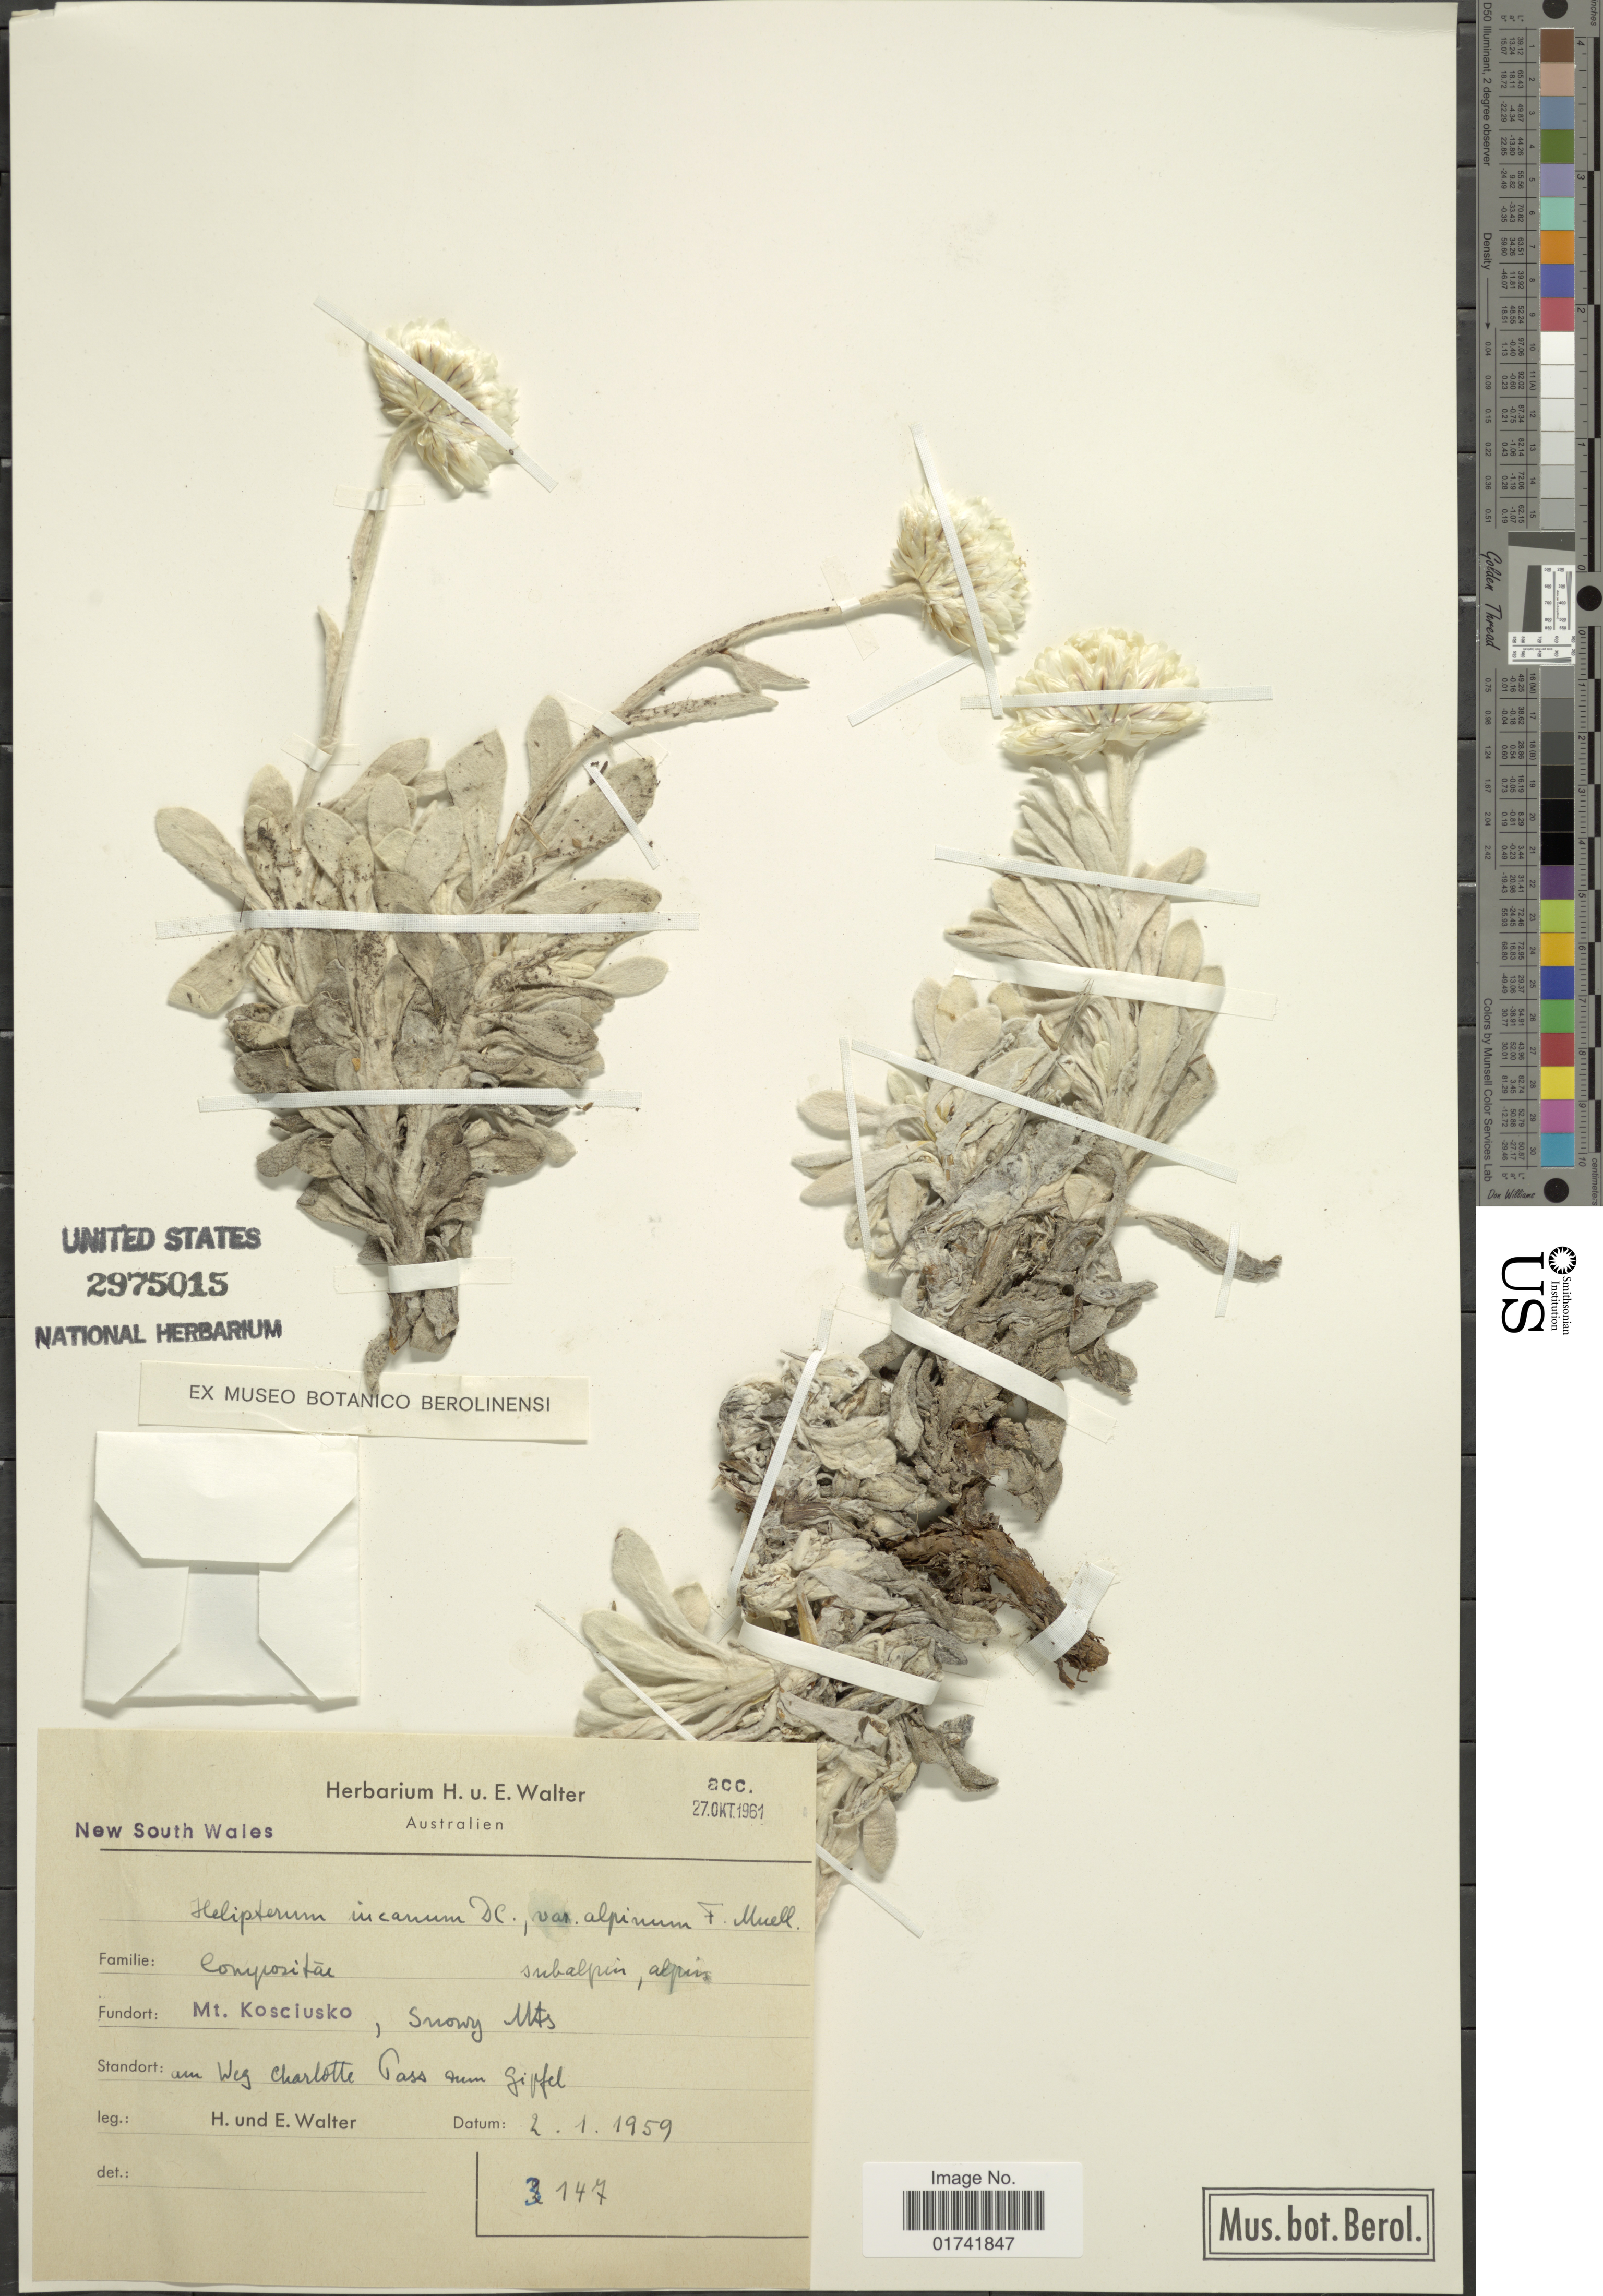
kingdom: Plantae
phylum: Tracheophyta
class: Magnoliopsida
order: Asterales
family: Asteraceae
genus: Helipterum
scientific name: Helipterum incanum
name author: DC.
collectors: H. P. H. Walter & E. Walter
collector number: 147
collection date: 1959-01-02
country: Australia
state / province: New South Wales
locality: Mt. Kosciusko, Snowy Mts., Standort: am Weg Charlotte Pass um gipfel.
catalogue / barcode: US 2975015